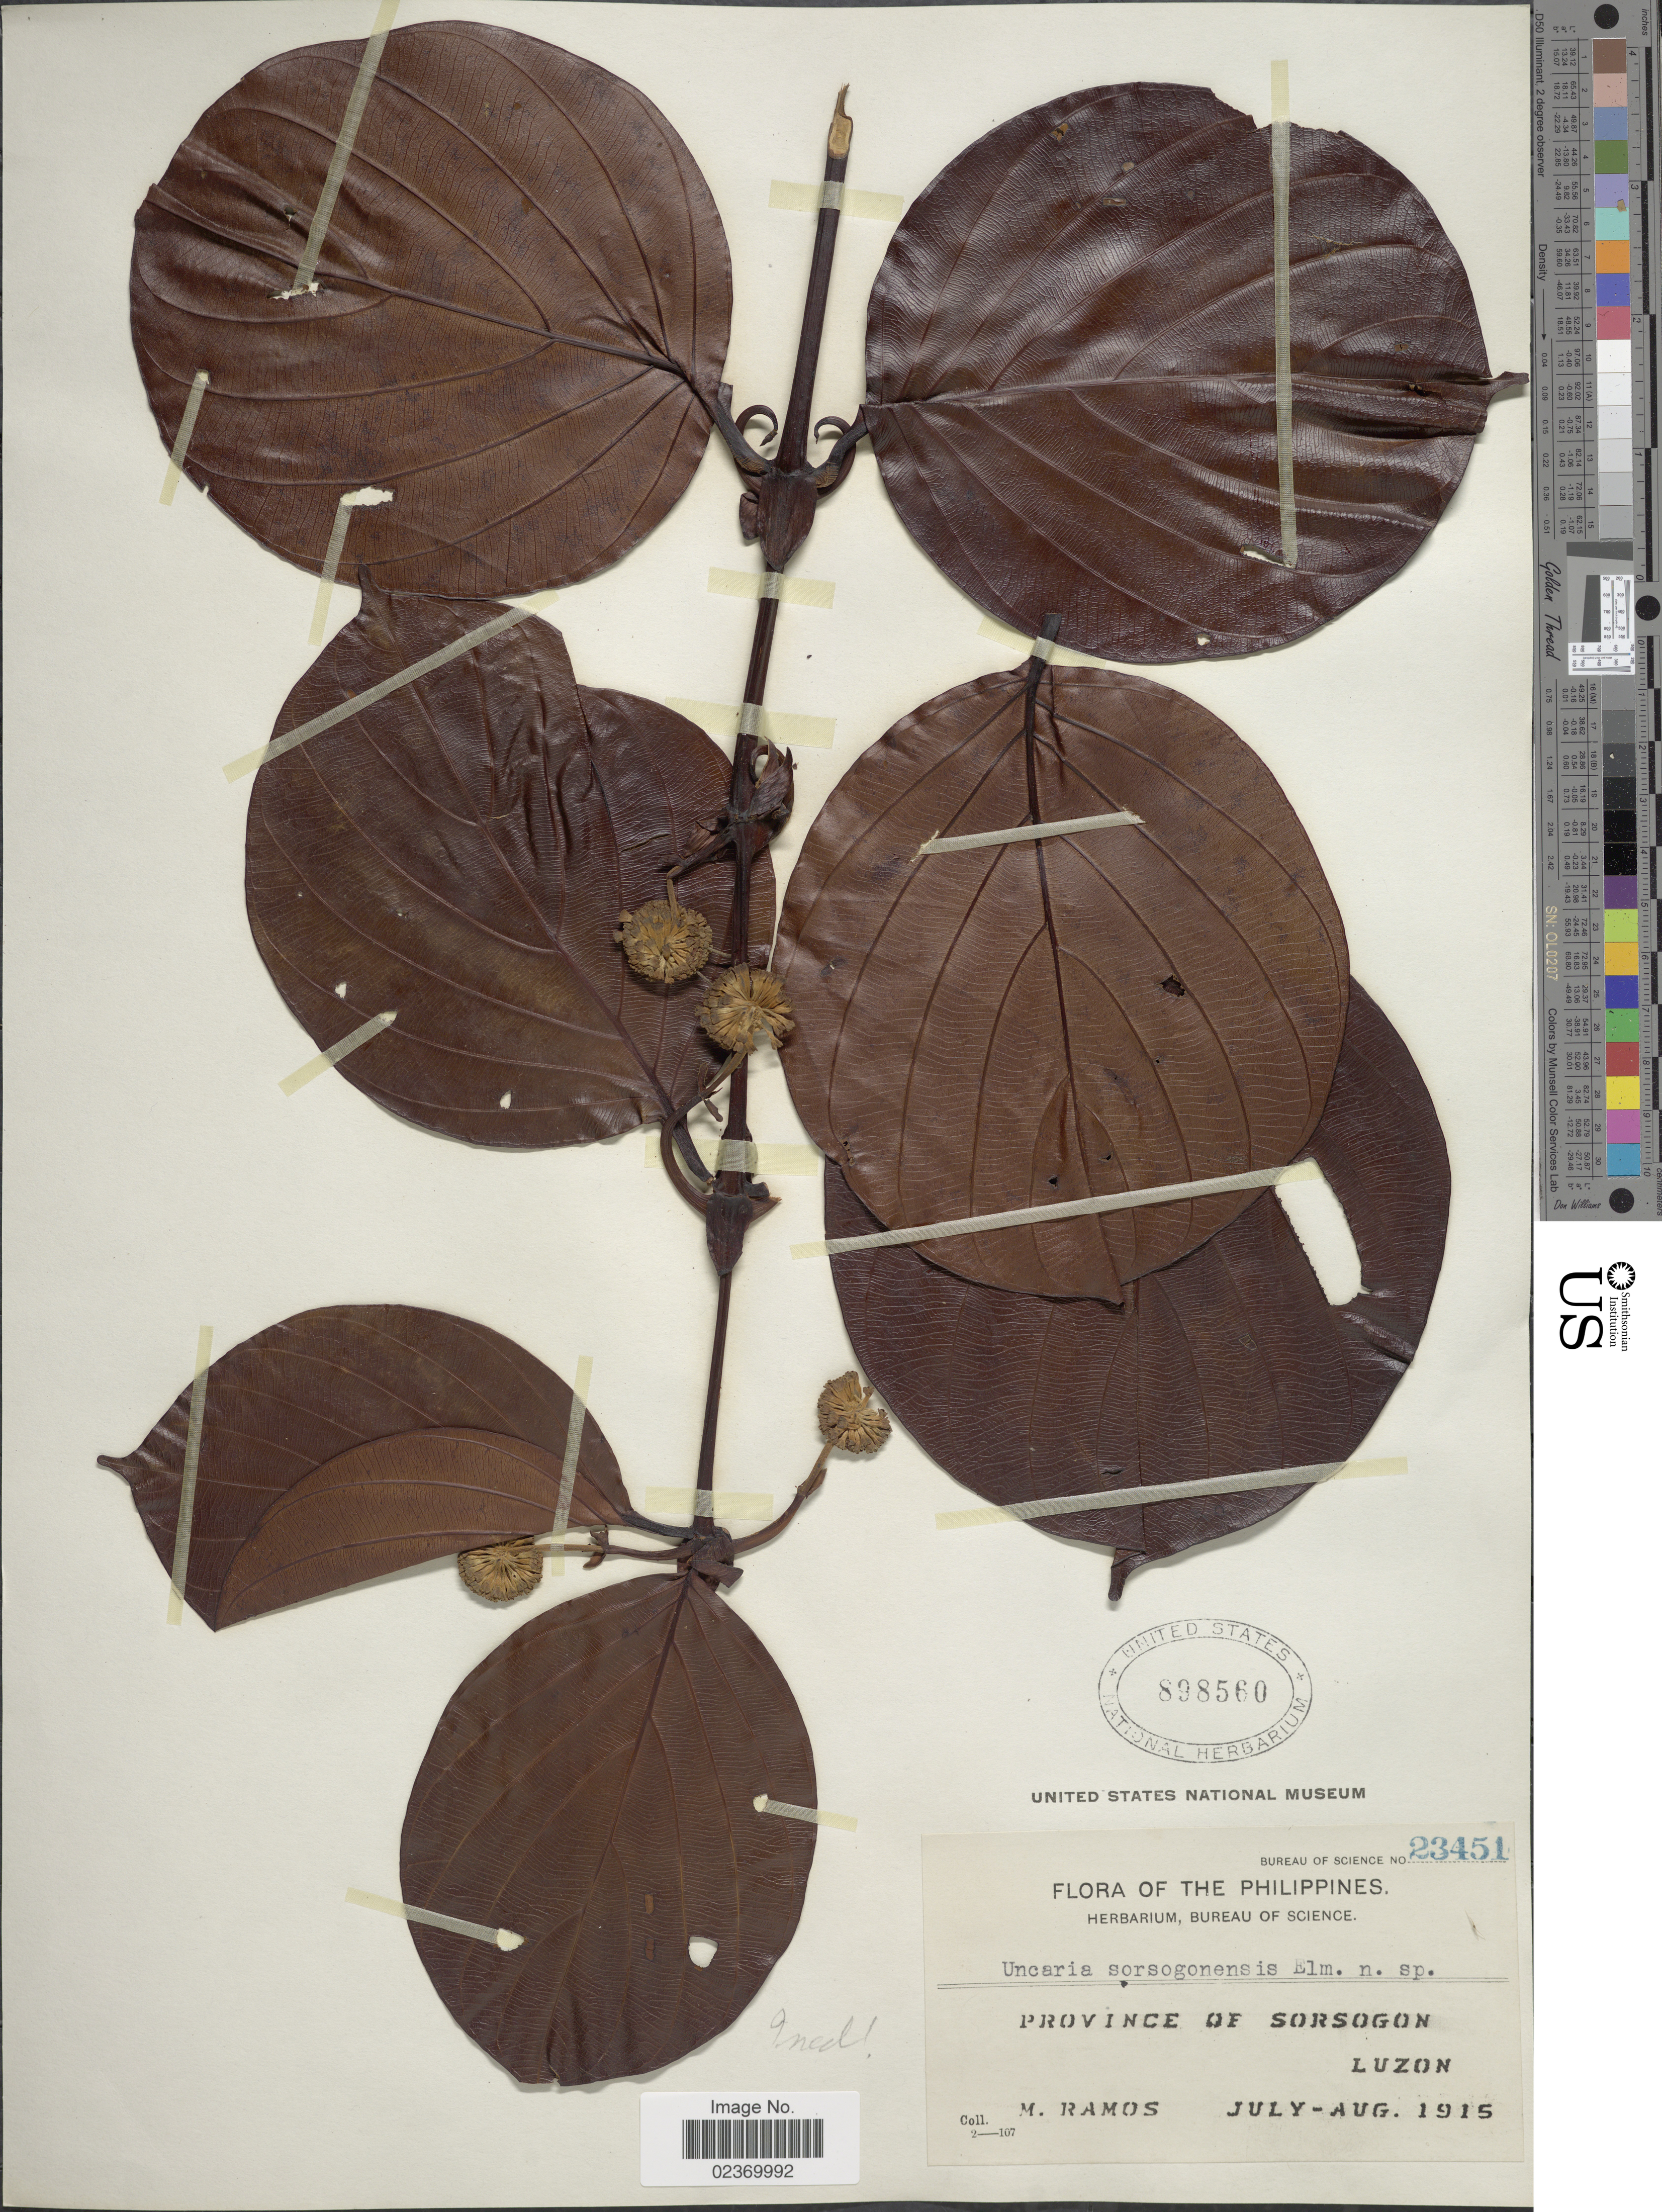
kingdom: Plantae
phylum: Tracheophyta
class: Magnoliopsida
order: Gentianales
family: Rubiaceae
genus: Uncaria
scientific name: Uncaria sp.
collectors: M. Ramos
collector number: Bureau of Science 23451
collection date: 1915-07/1915-08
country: Philippines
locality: Province of Sorsogon, Luzon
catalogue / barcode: US 898560